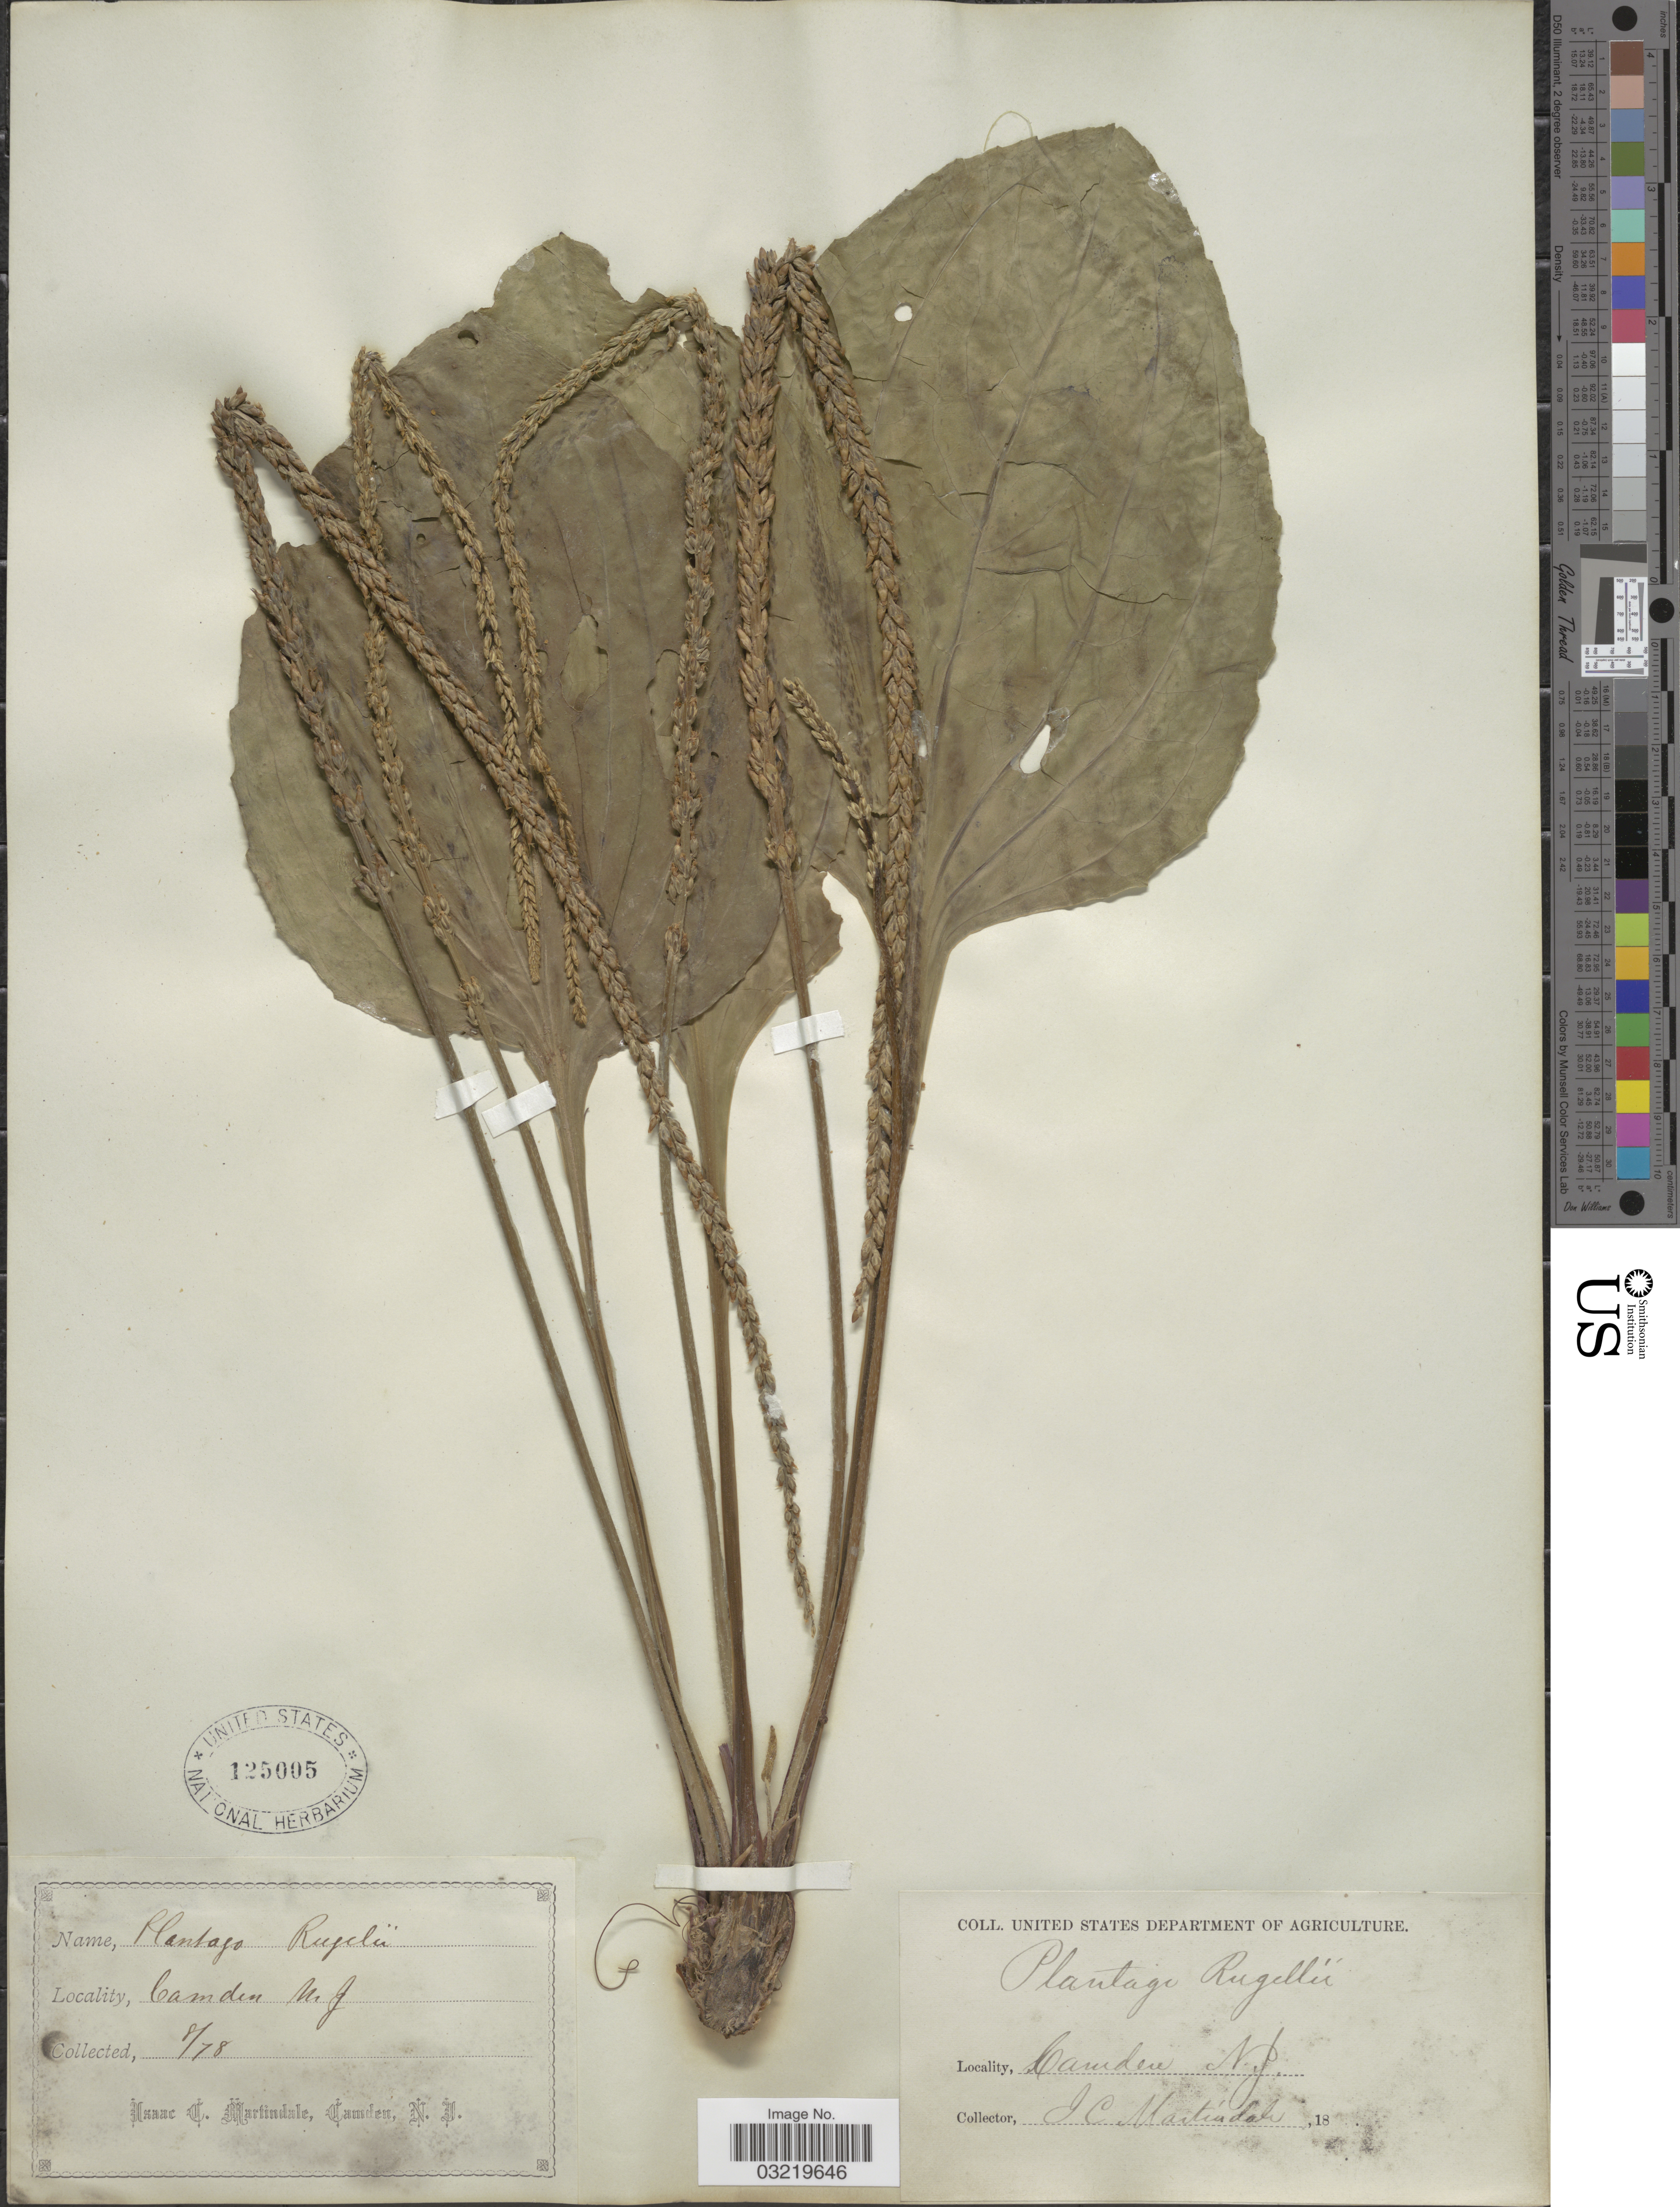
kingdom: Plantae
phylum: Tracheophyta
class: Magnoliopsida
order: Lamiales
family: Plantaginaceae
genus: Plantago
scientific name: Plantago rugelii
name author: Decne.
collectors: I. C. Martindale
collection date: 1878-08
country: United States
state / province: New Jersey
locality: Camden.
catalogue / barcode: US 125005